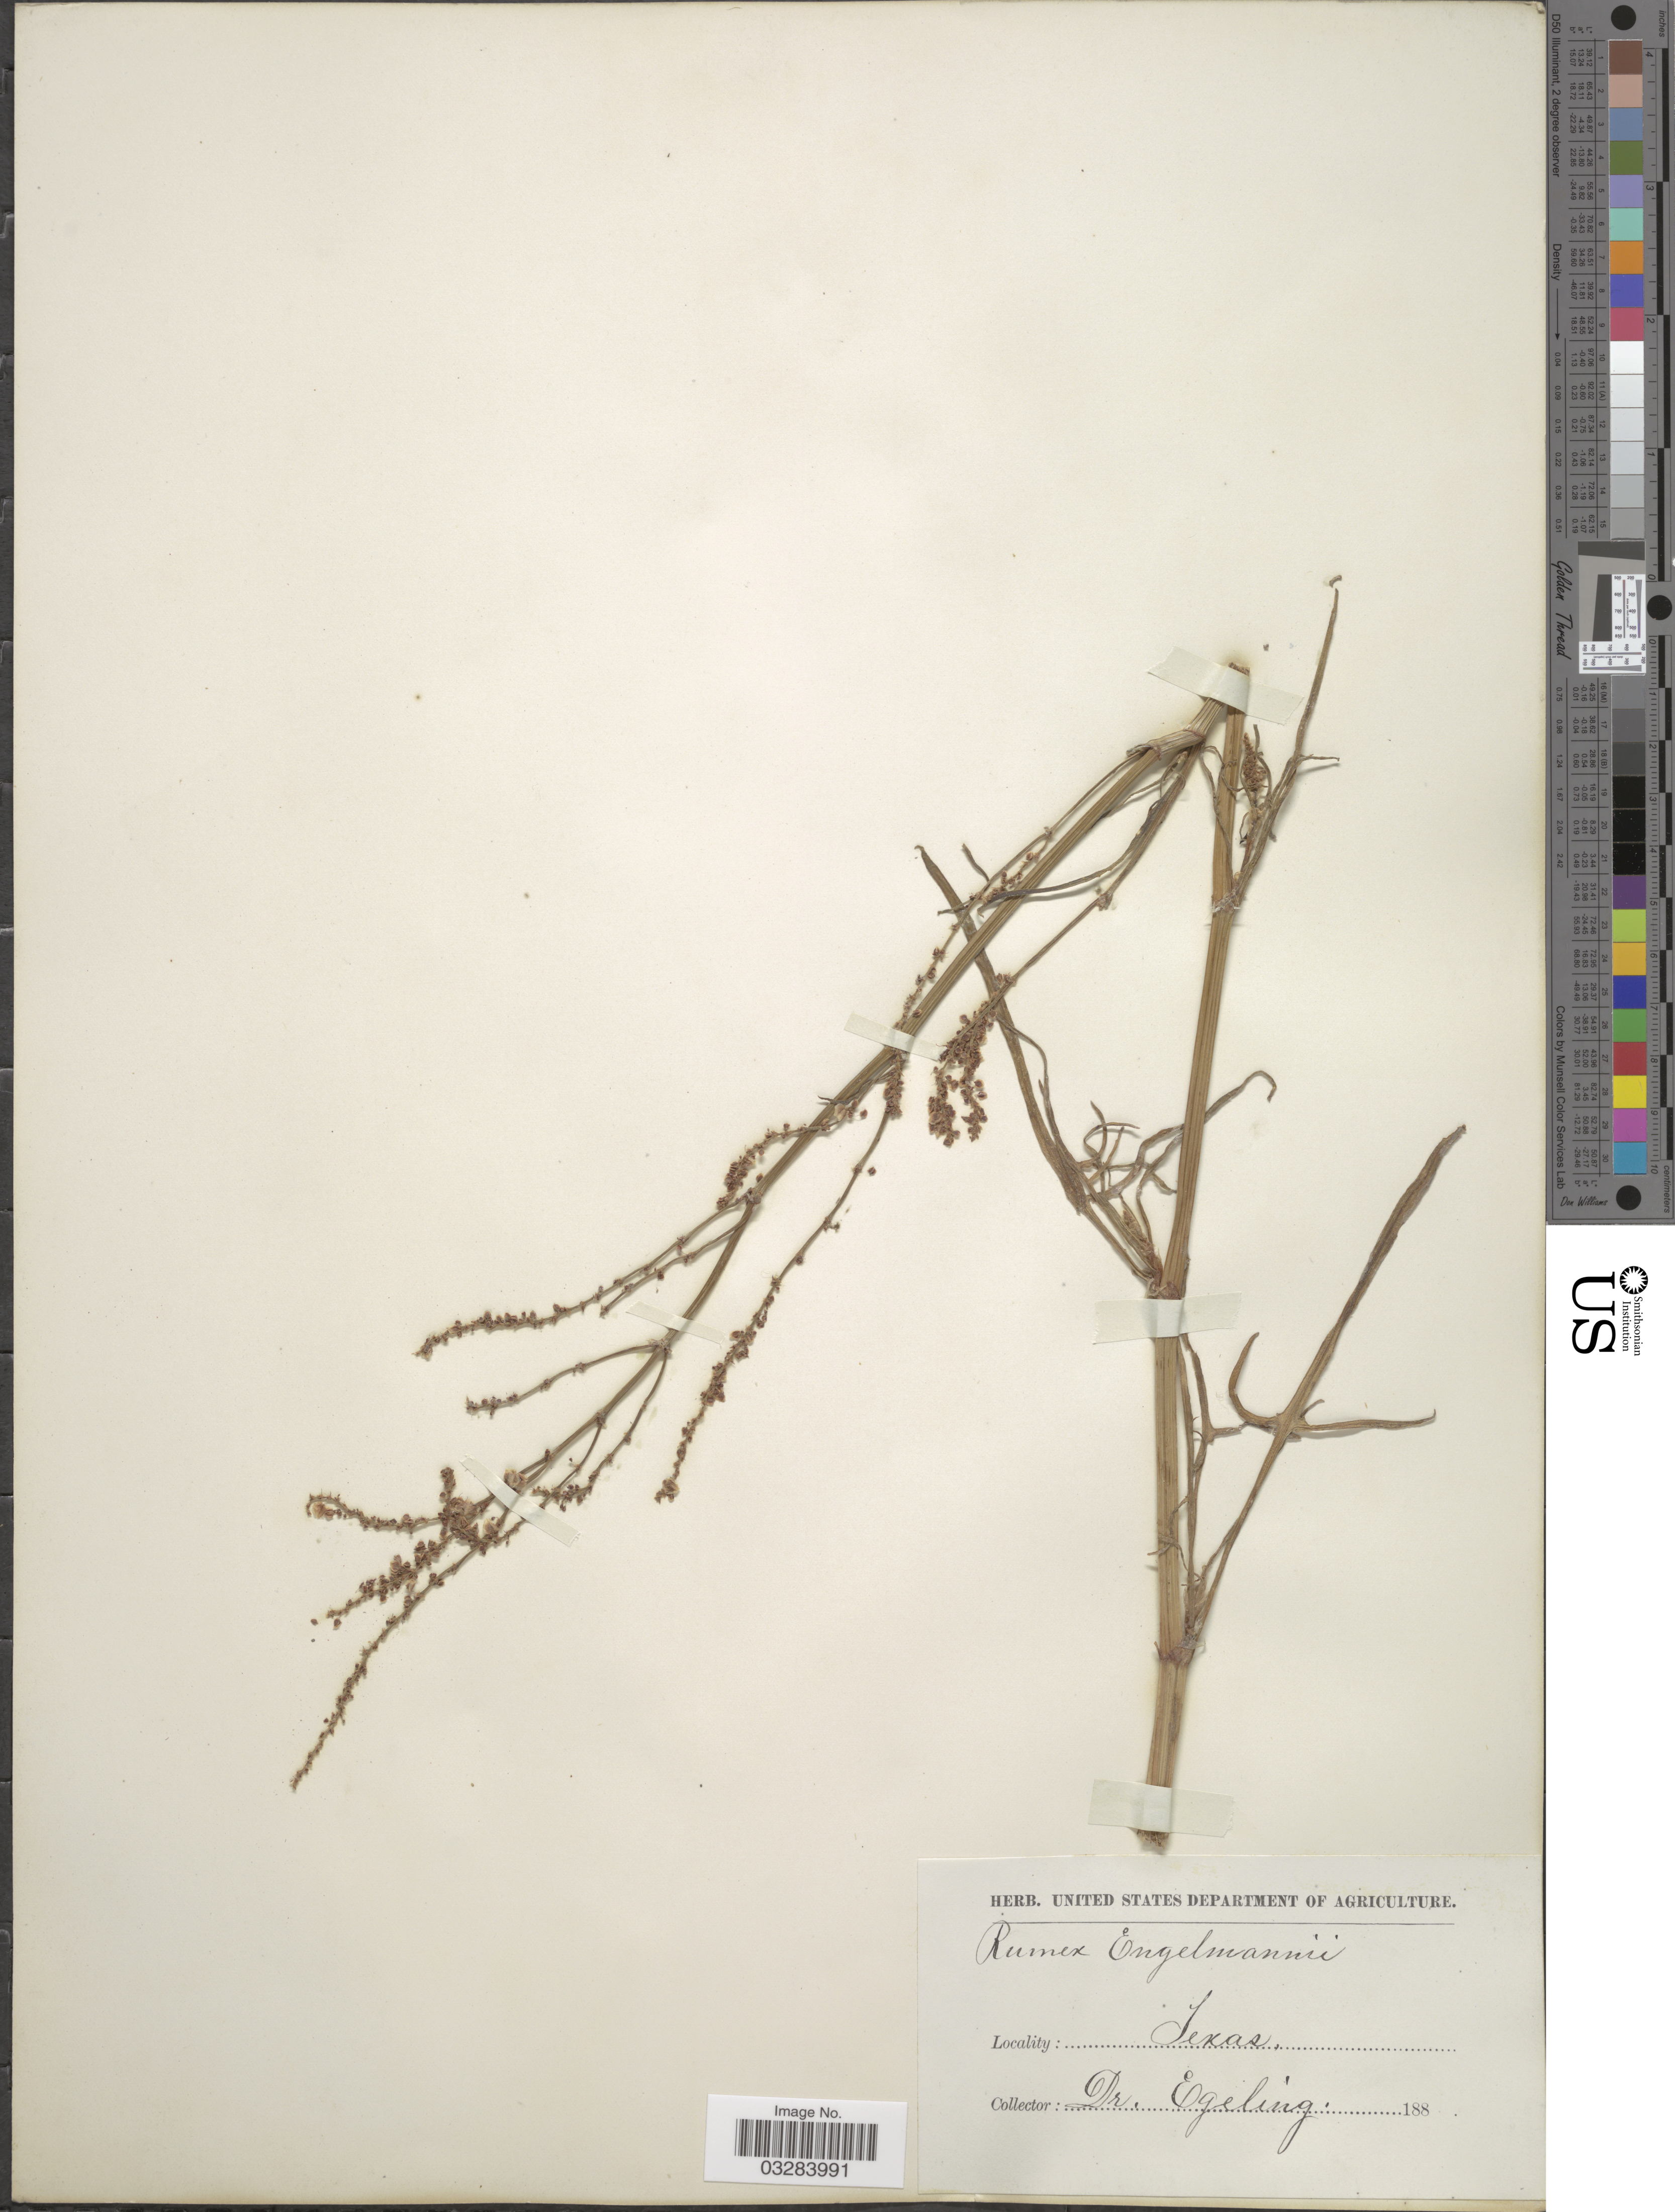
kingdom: Plantae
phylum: Tracheophyta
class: Magnoliopsida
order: Caryophyllales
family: Polygonaceae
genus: Rumex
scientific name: Rumex hastatulus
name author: Baldwin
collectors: Egeling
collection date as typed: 188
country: United States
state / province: Texas